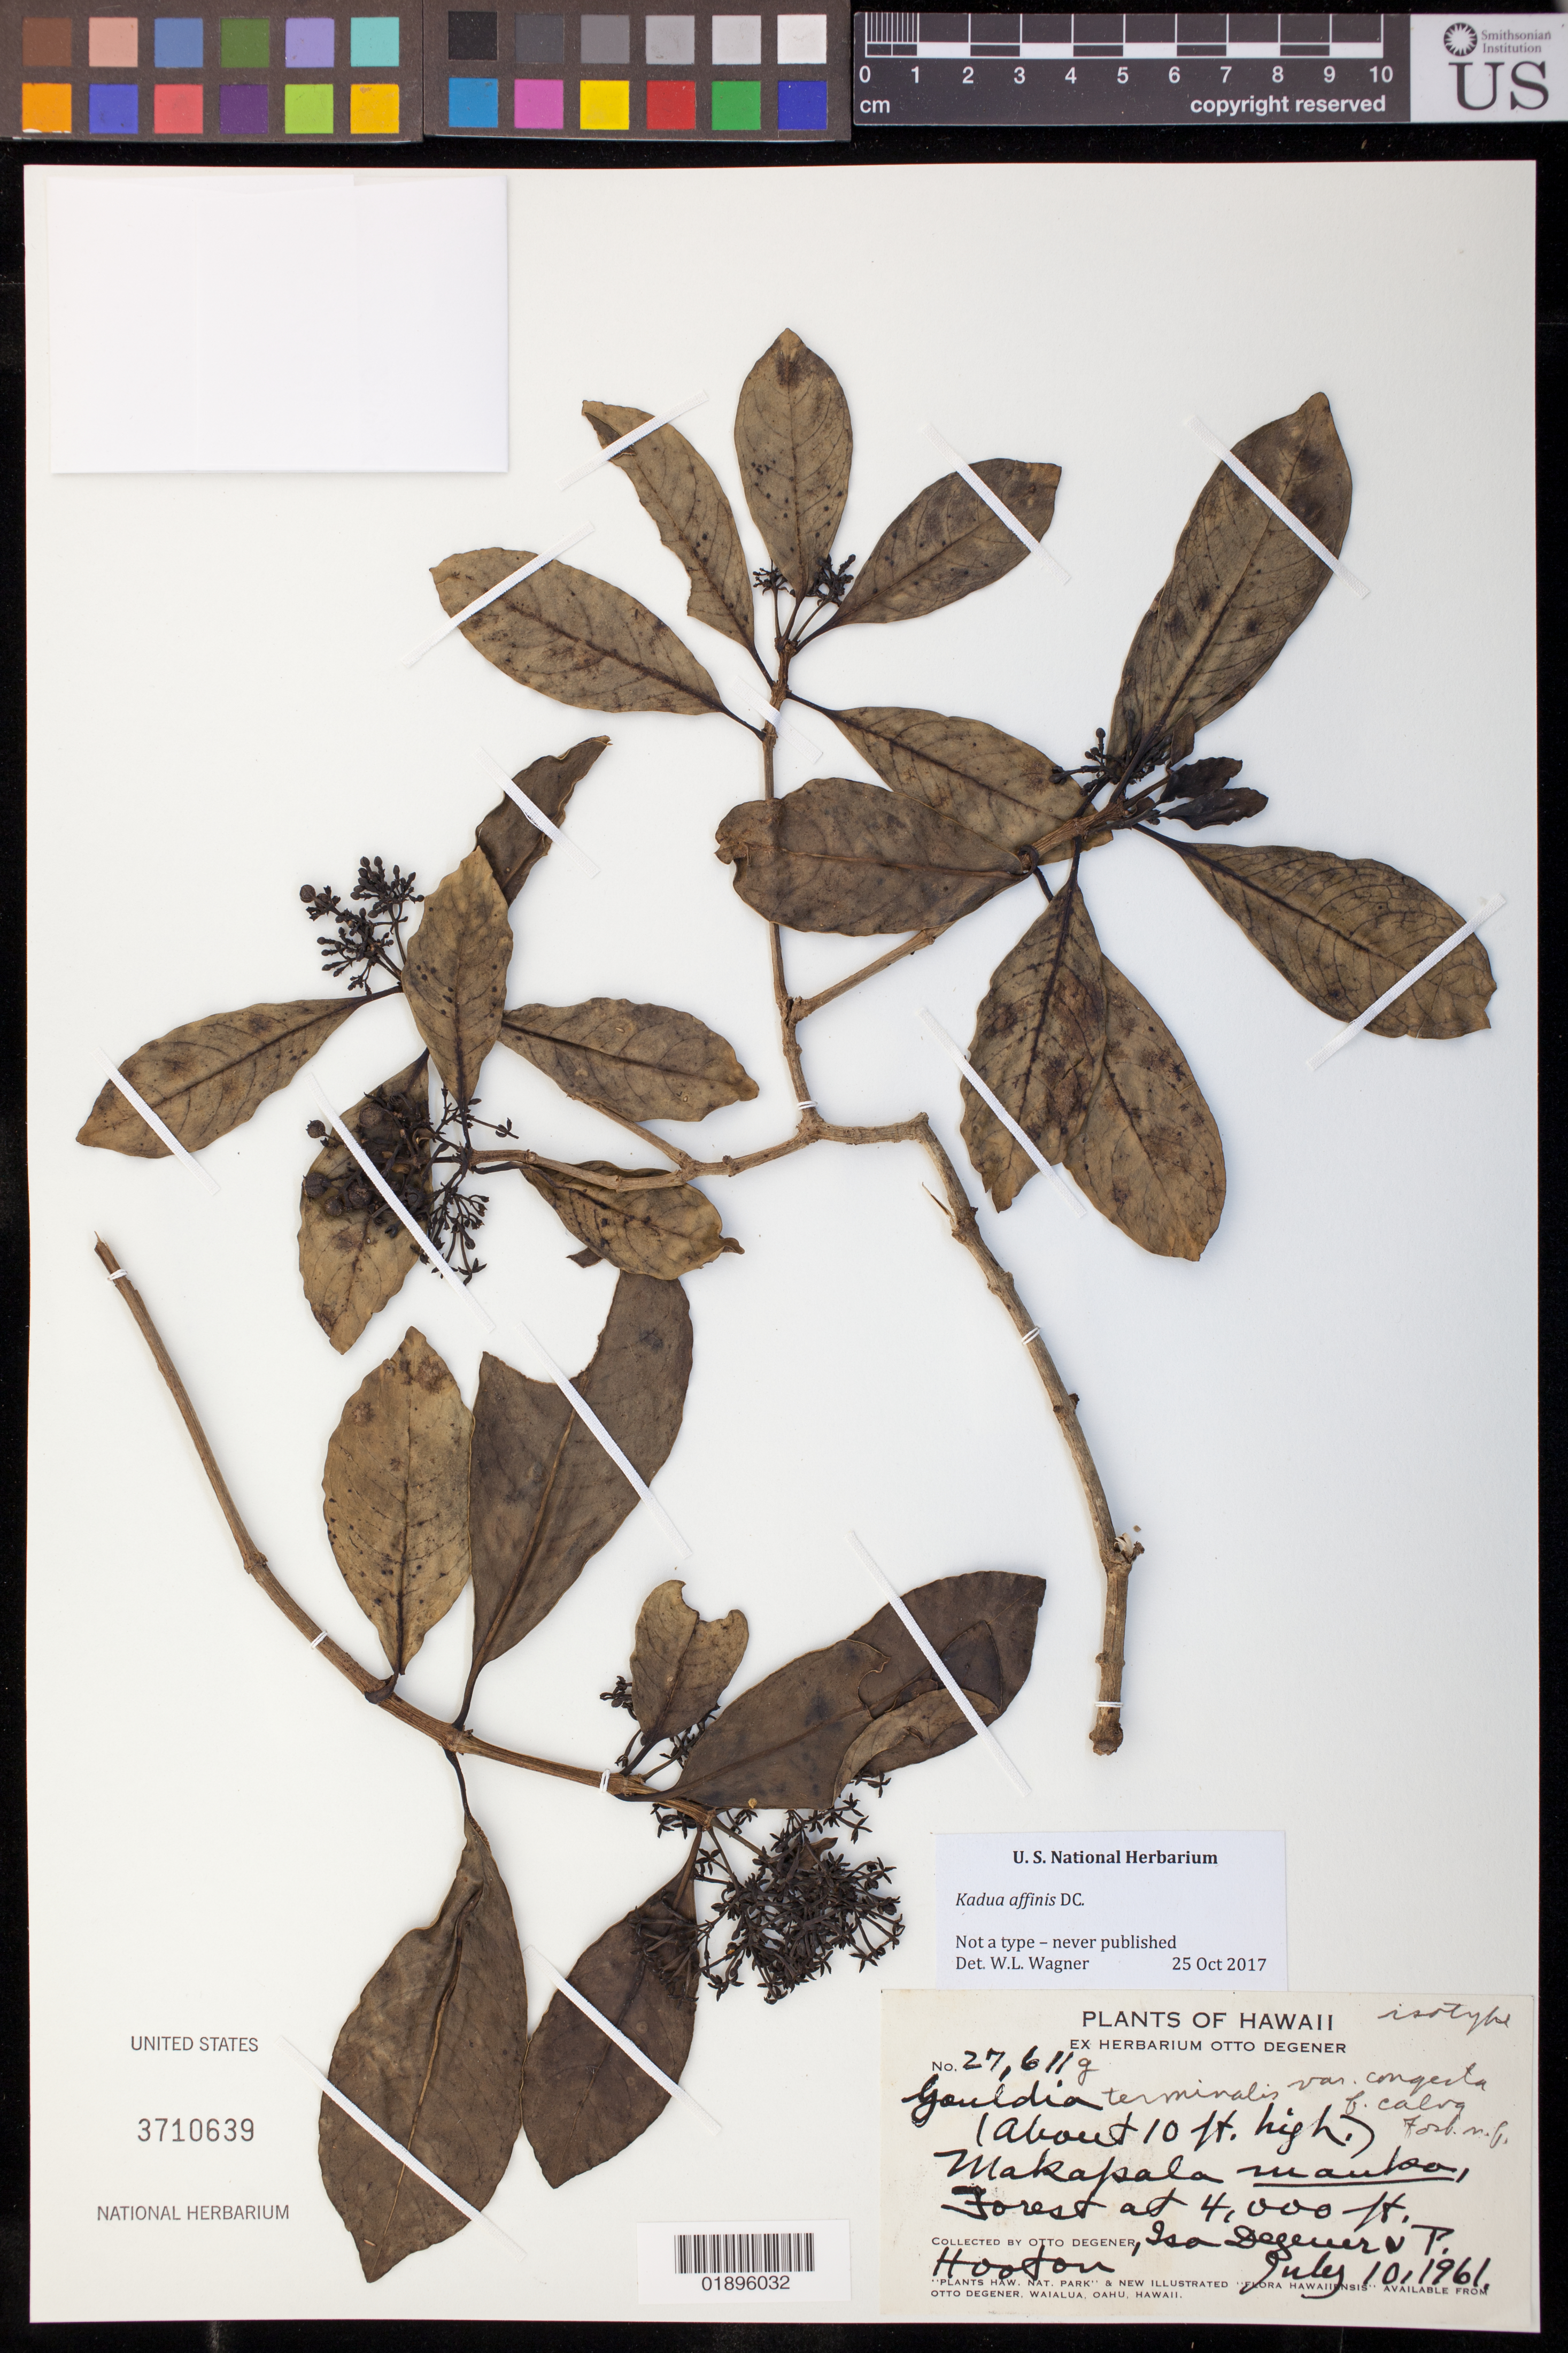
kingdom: Plantae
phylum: Tracheophyta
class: Magnoliopsida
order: Gentianales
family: Rubiaceae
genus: Kadua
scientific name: Kadua affinis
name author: DC.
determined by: Wagner, W. L., (BOT), Smithsonian Institution - National Museum of Natural History (UNITED STATES)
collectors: O. Degener, I. Degener & P. Hooton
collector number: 27611g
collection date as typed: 10 Jul 1961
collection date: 1961-07-10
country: United States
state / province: Hawaii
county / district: Hawaii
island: Hawaii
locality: Makapala mauko, Kohala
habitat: Forest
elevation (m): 1219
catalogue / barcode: US 3710639